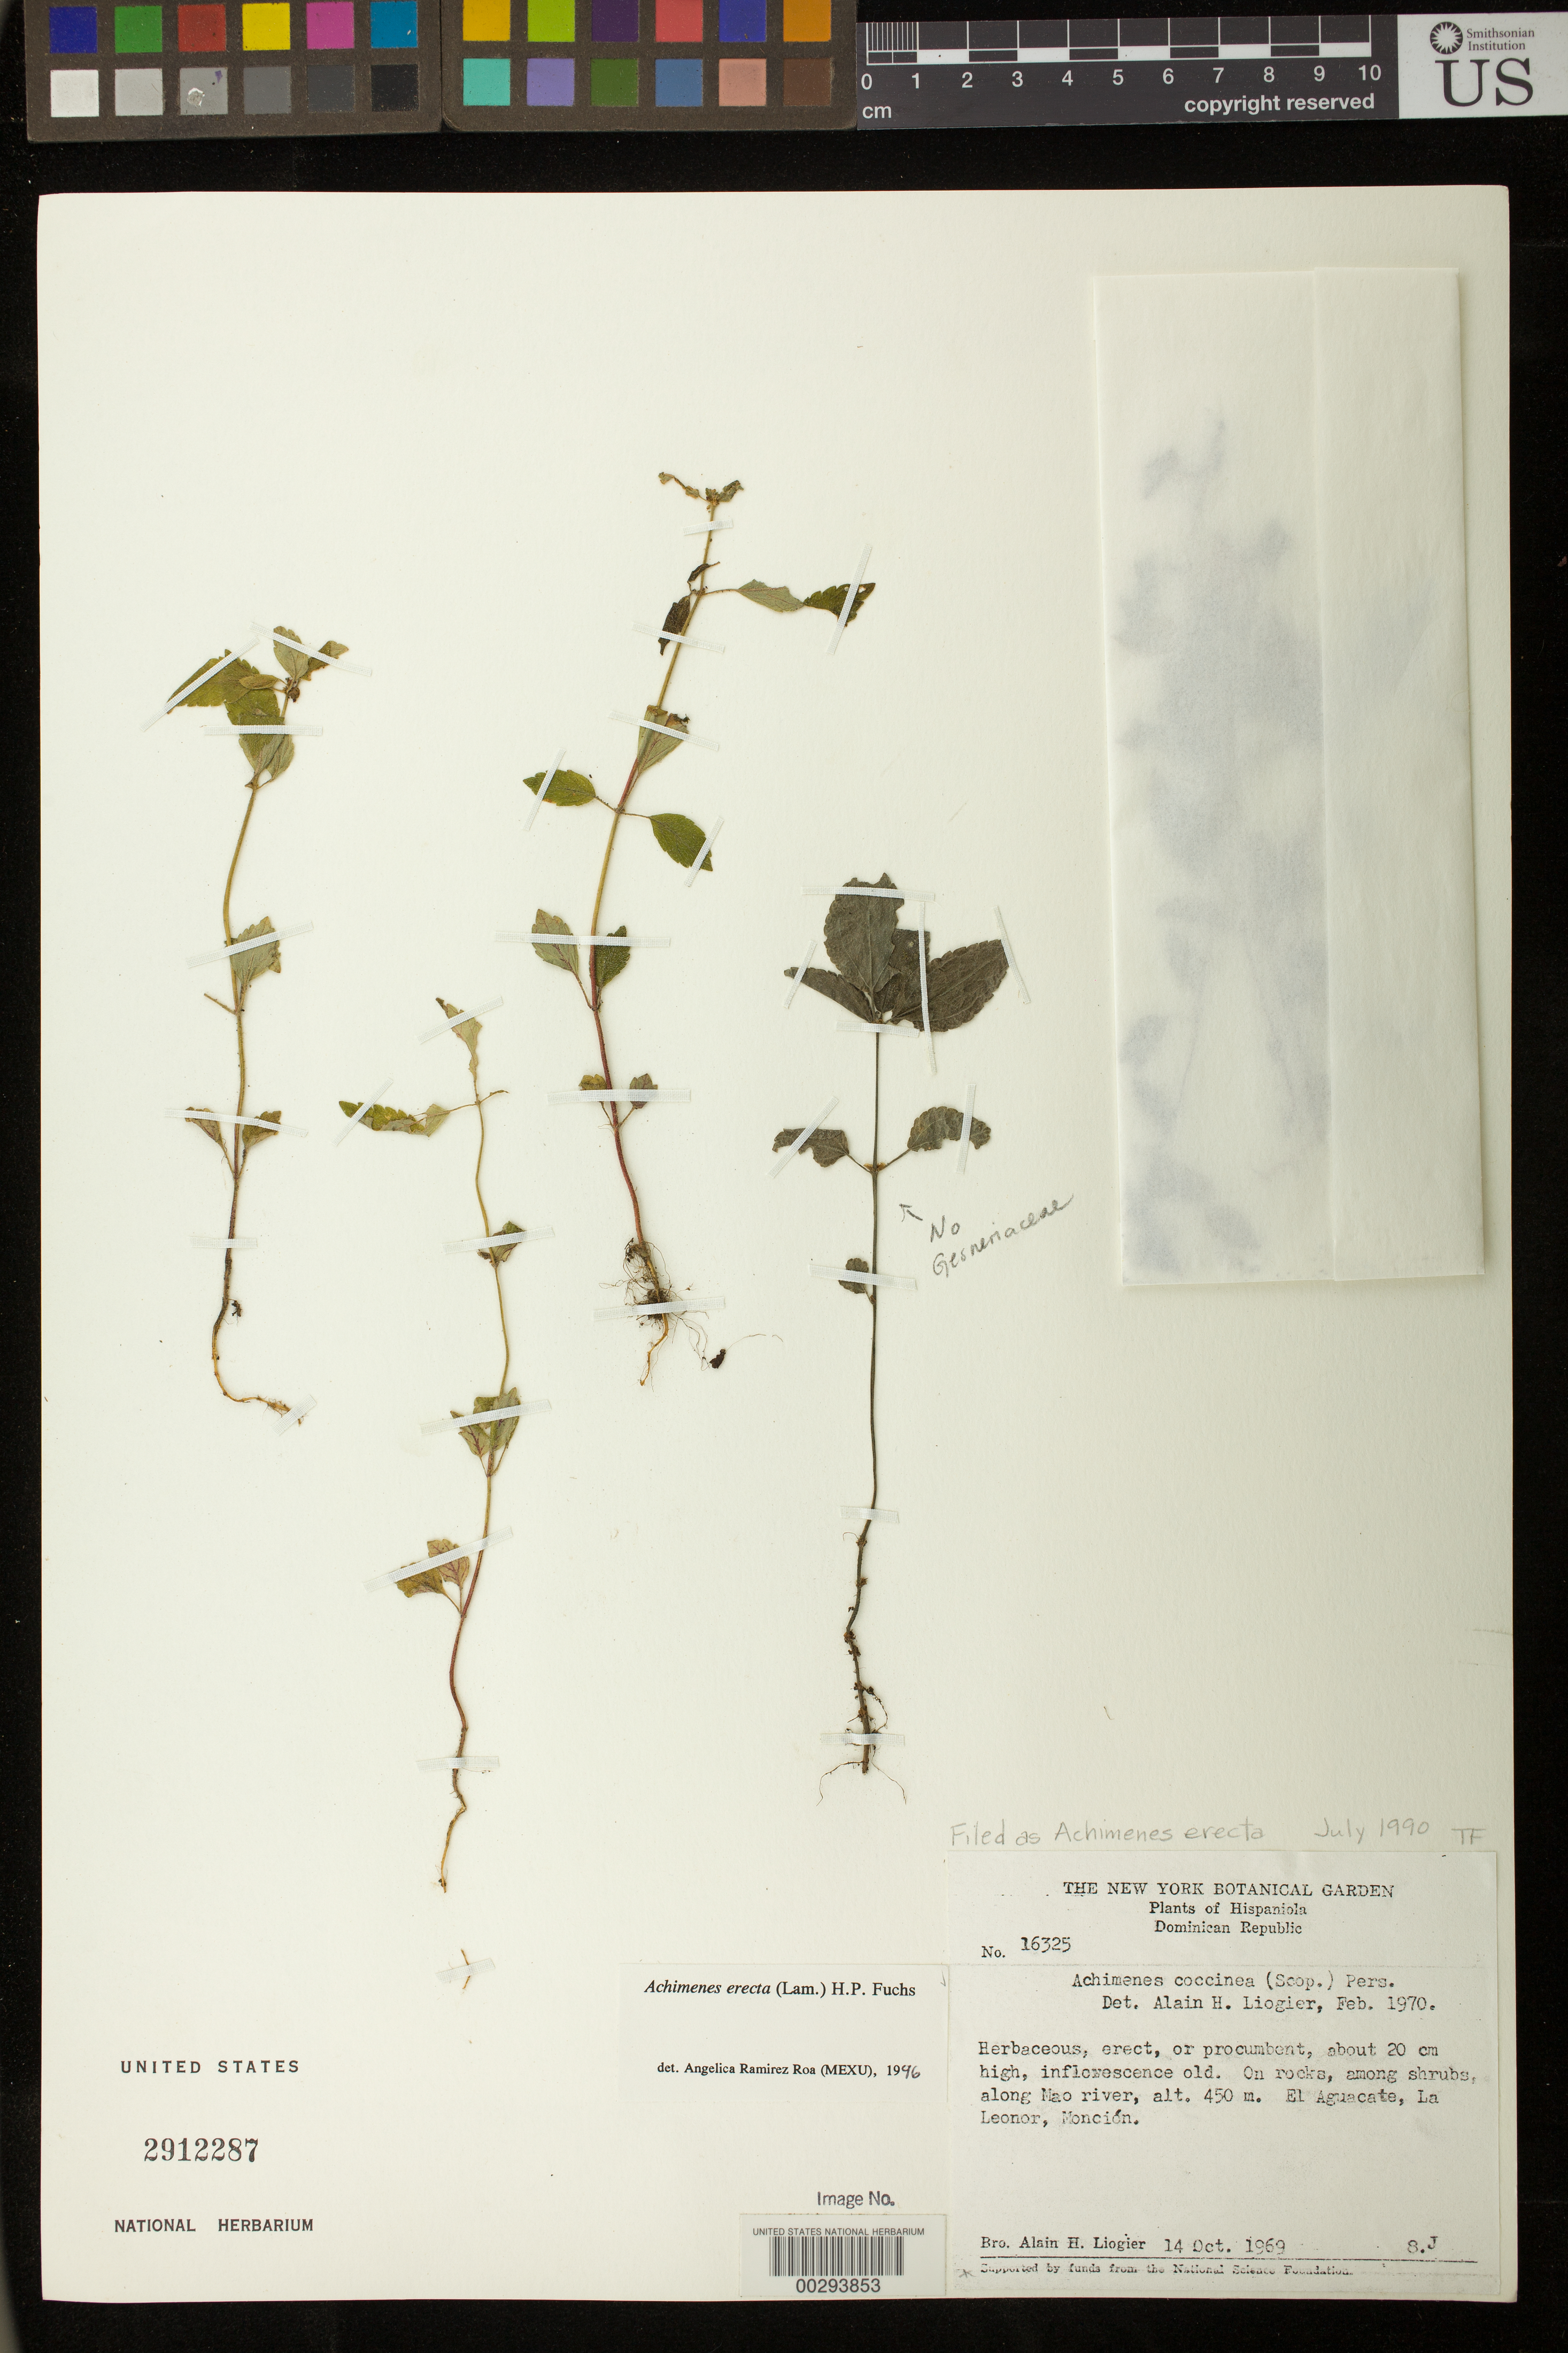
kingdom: Plantae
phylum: Tracheophyta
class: Magnoliopsida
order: Lamiales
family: Gesneriaceae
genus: Achimenes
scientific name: Achimenes erecta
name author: (Lam.) H.P. Fuchs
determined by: Skog, Laurence E.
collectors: A. H. Liogier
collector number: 16325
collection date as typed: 14 Oct 1969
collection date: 1969-10-14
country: Dominican Republic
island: Hispaniola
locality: Along Mao River, El Aguacate, La Leonor, Monción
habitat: On rocks, among shrubs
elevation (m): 450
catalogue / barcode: US 2912287